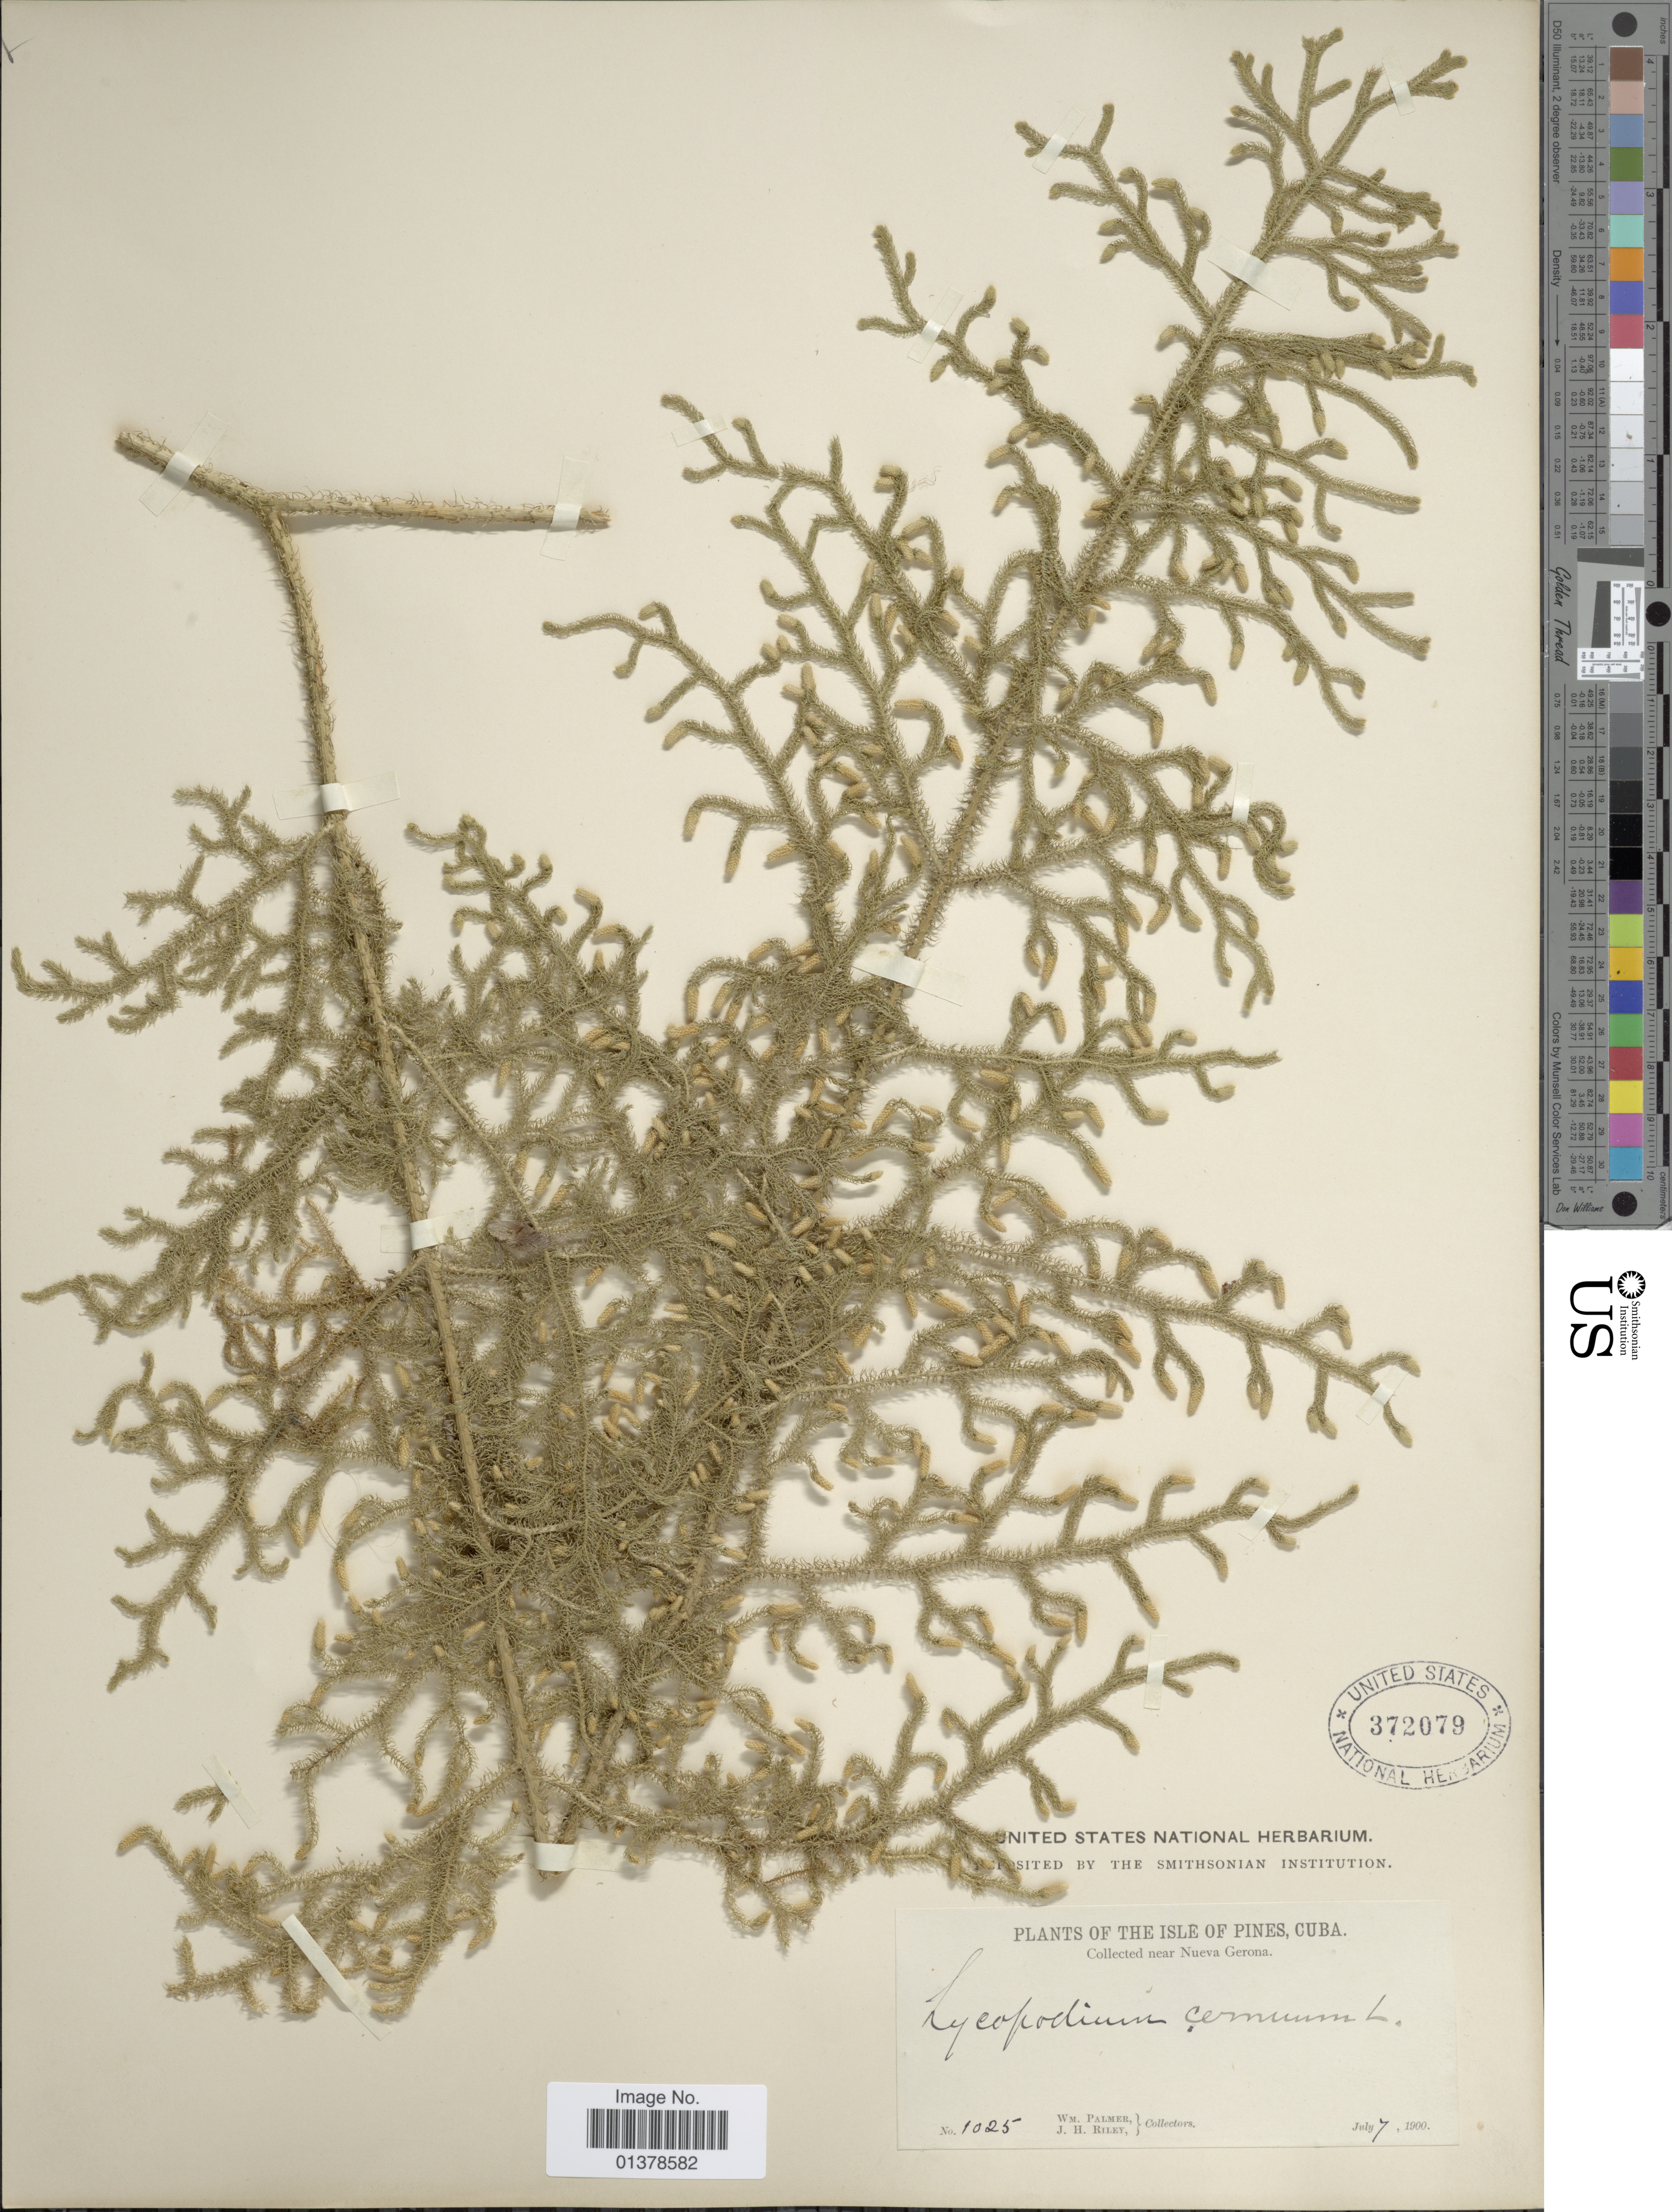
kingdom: Plantae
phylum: Tracheophyta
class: Lycopodiopsida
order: Lycopodiales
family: Lycopodiaceae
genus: Palhinhaea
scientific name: Palhinhaea cernua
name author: (L.) Vasc. & Franco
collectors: W. Palmer & J. H. Riley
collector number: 1025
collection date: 1900-07-07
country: Cuba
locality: Isles of Pine, Near Nueva Geron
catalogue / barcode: US 372079